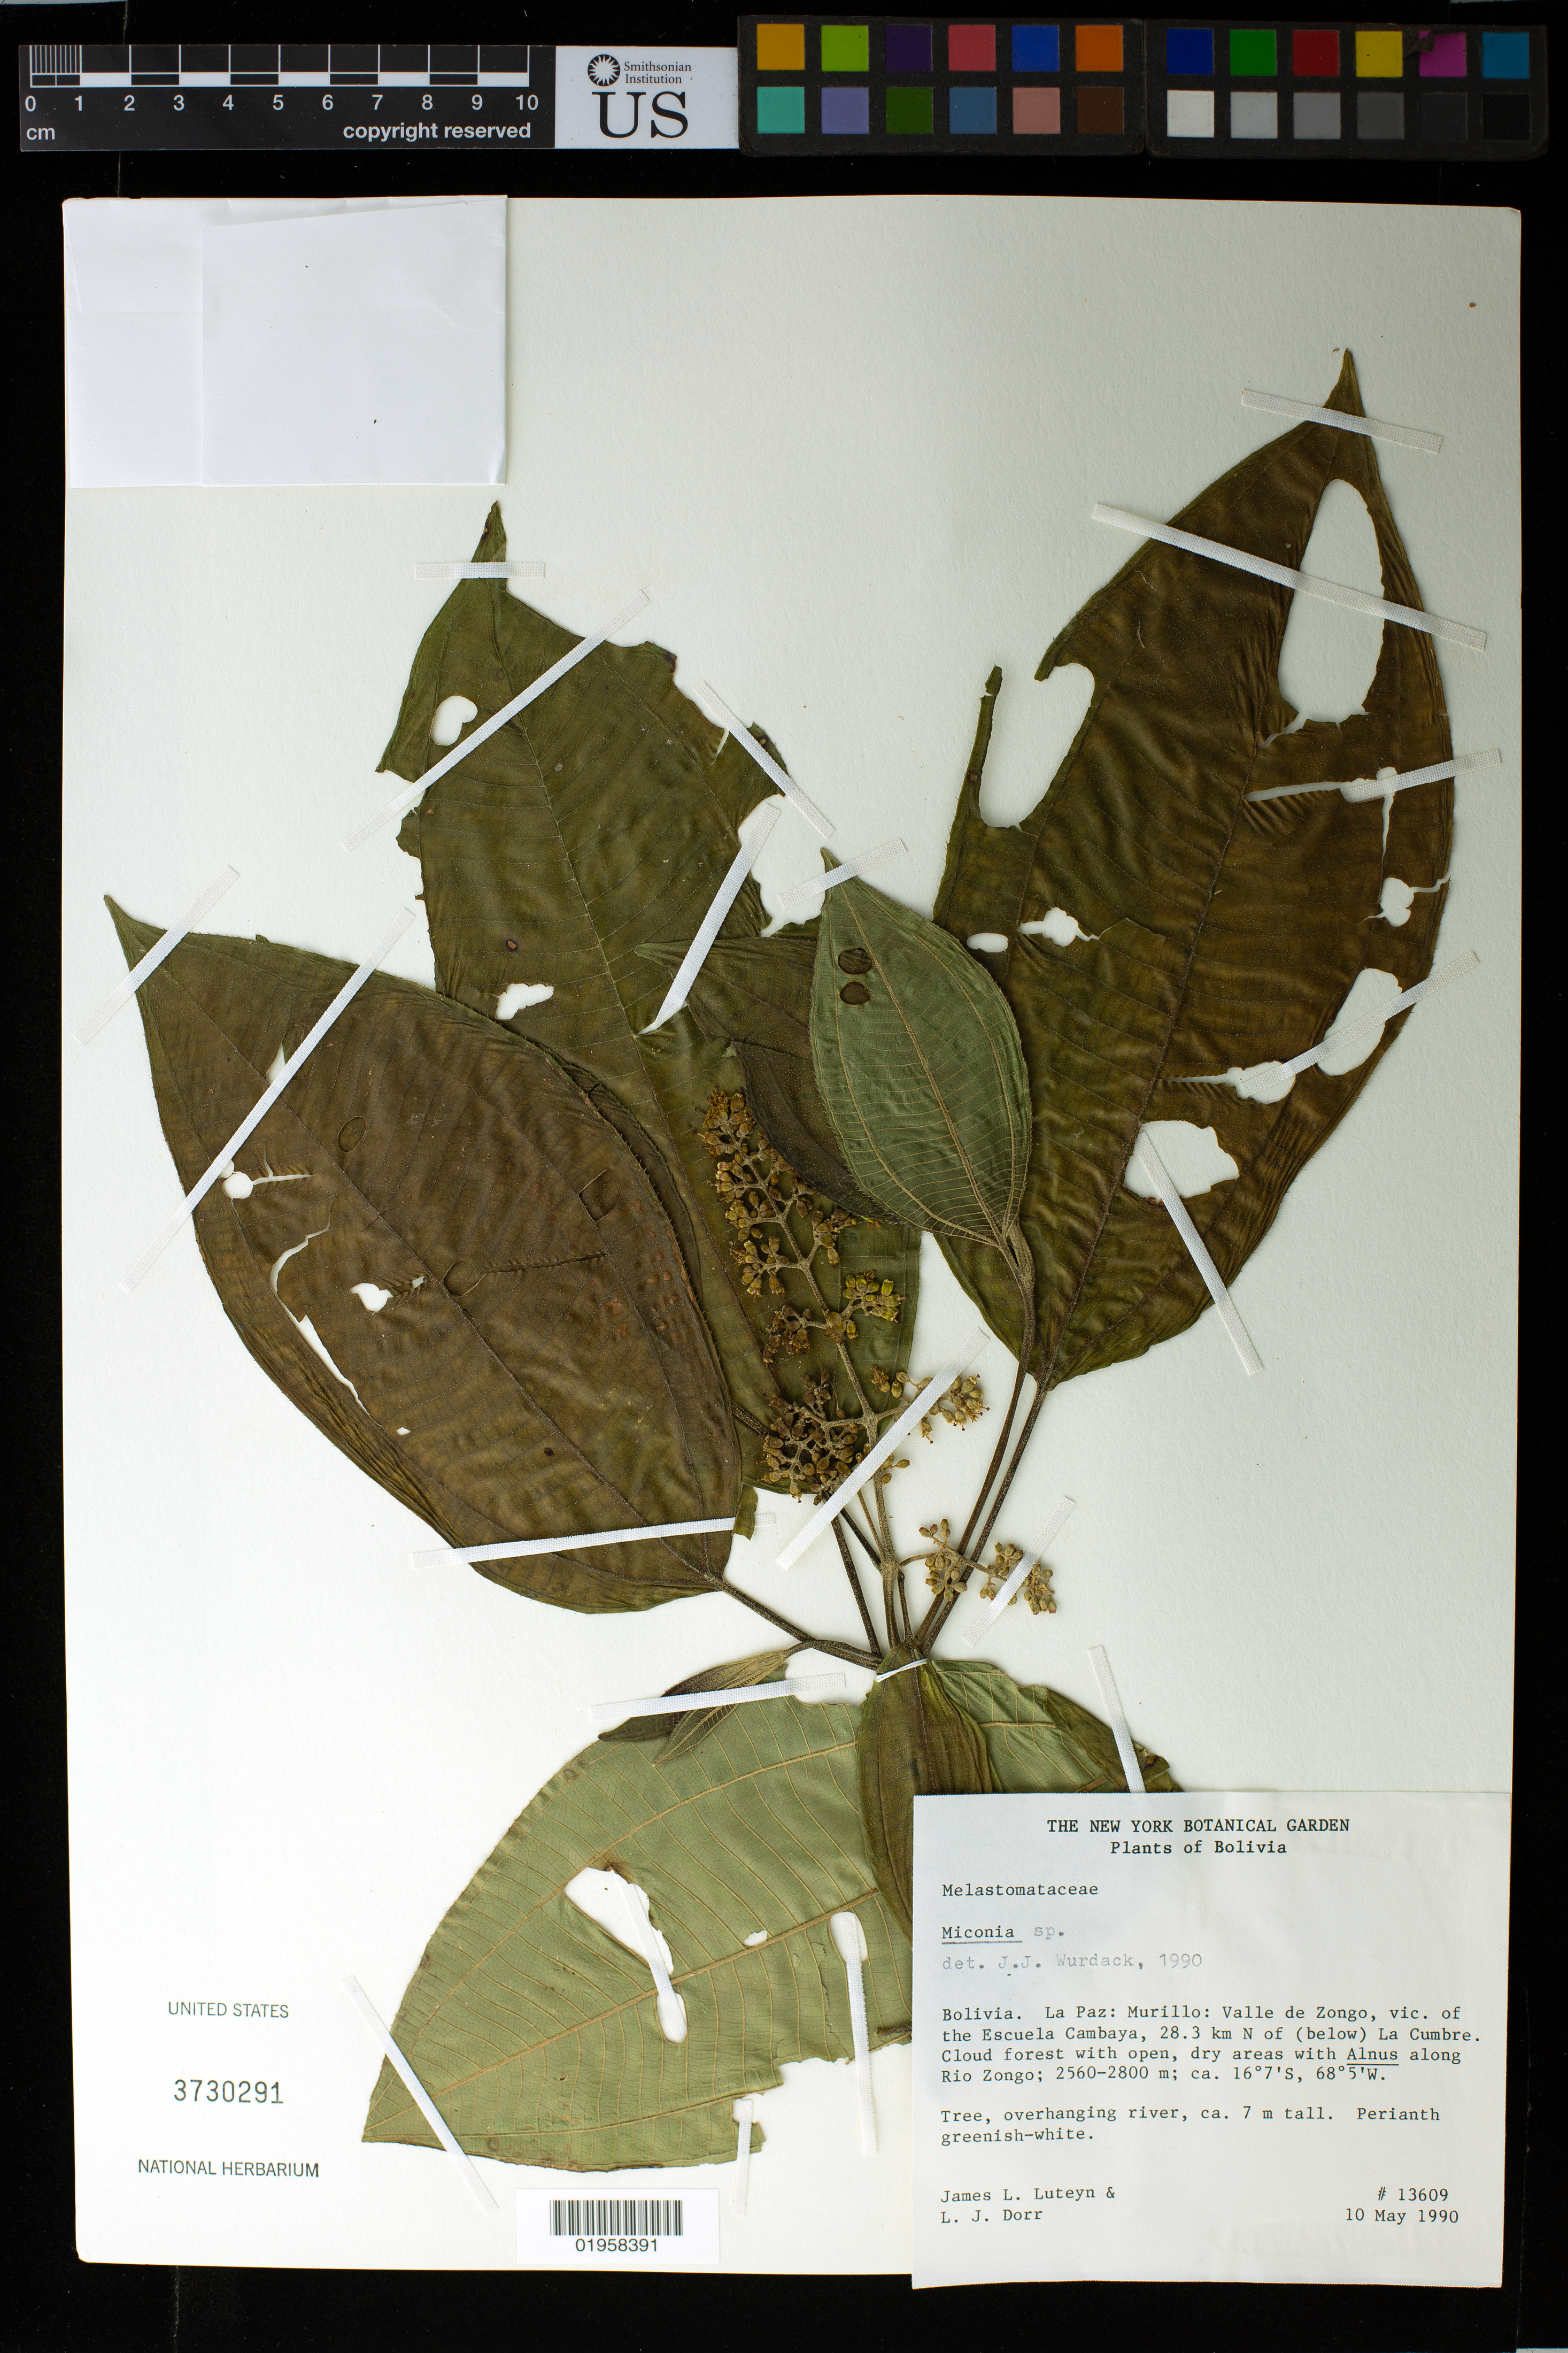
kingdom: Plantae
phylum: Tracheophyta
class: Magnoliopsida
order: Myrtales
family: Melastomataceae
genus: Miconia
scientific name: Miconia sp.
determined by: Wurdack, John J., (US), US (UNITED STATES)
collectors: J. L. Luteyn & L. J. Dorr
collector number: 13609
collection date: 1990-05-10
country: Bolivia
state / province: La Paz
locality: Murillo; Valle de Zongo, vic. of the Escuela Cambaya, 28.3 km N of (below) La Cumbre. Along Rio Zongo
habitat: Cloud forest with open, dry areas with Alnus along river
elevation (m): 2560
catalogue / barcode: US 3730291